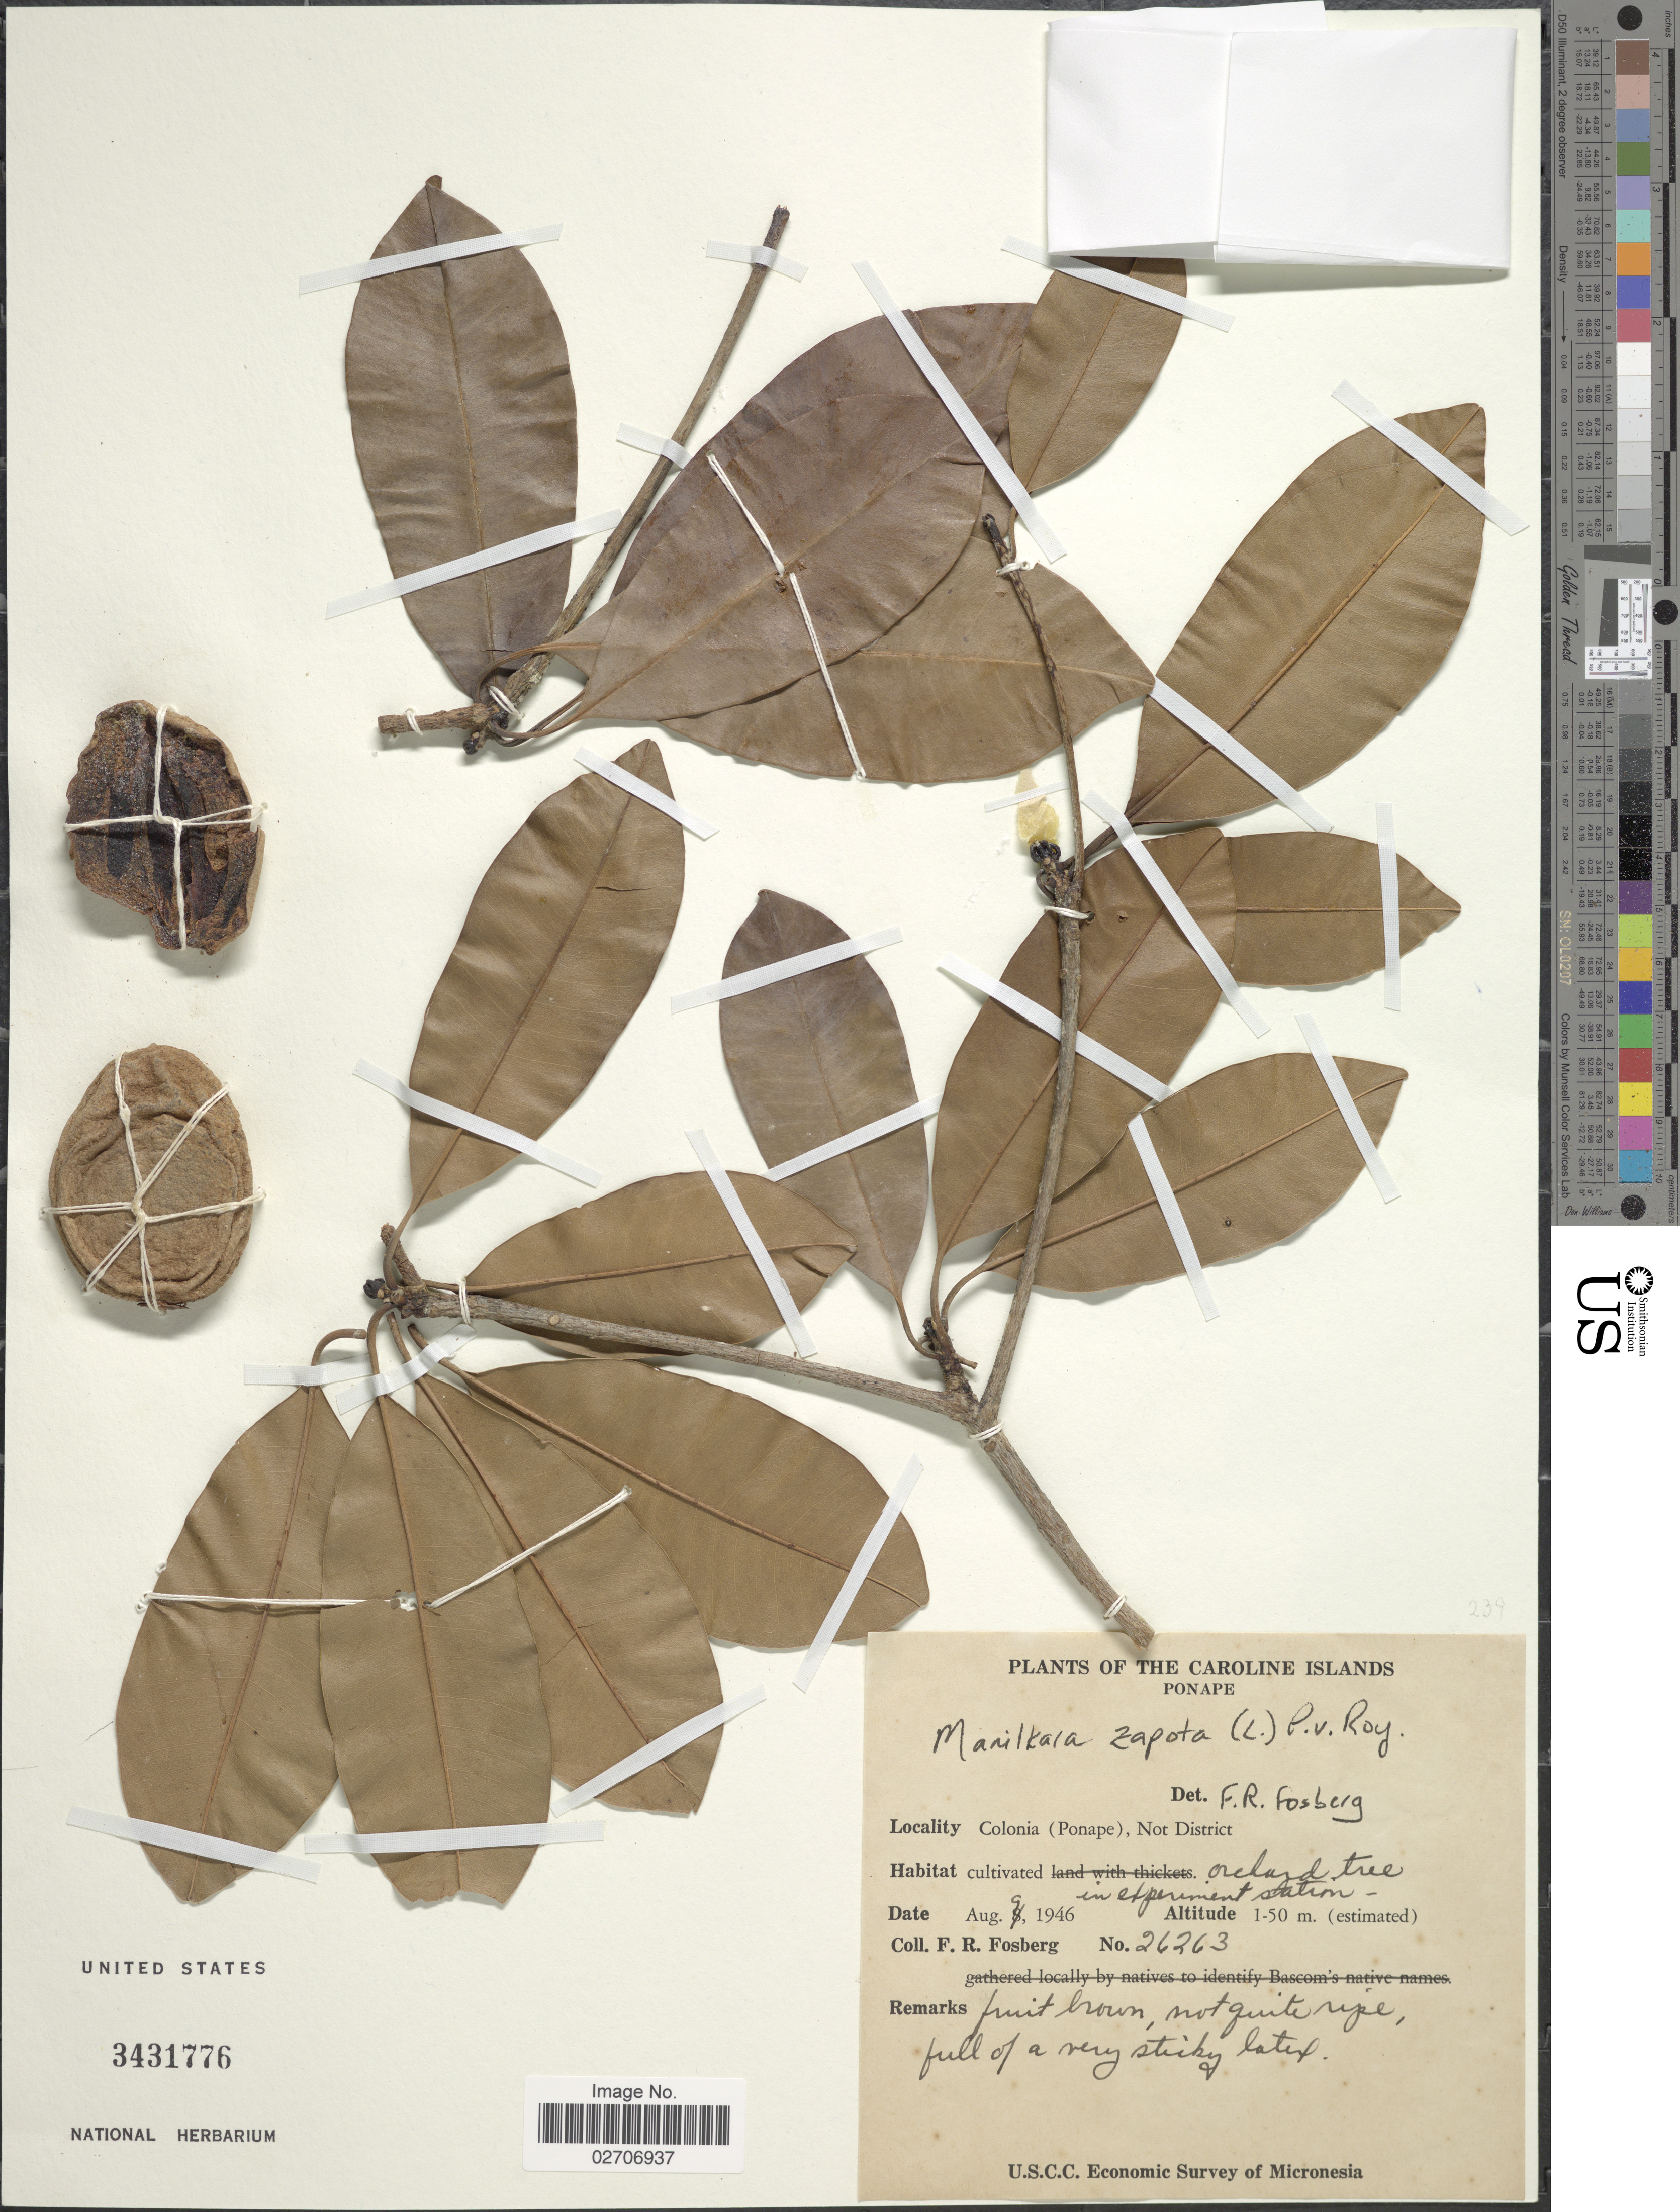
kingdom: Plantae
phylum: Tracheophyta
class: Magnoliopsida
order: Ericales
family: Sapotaceae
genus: Manilkara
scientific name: Manilkara zapota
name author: (L.) P. Royen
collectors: F. R. Fosberg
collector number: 26263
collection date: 1946-08-09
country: Micronesia, Federated States of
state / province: Pohnpei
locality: Caroline Islands, Colonia (Ponape), Not District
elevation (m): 1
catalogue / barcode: US 3431776